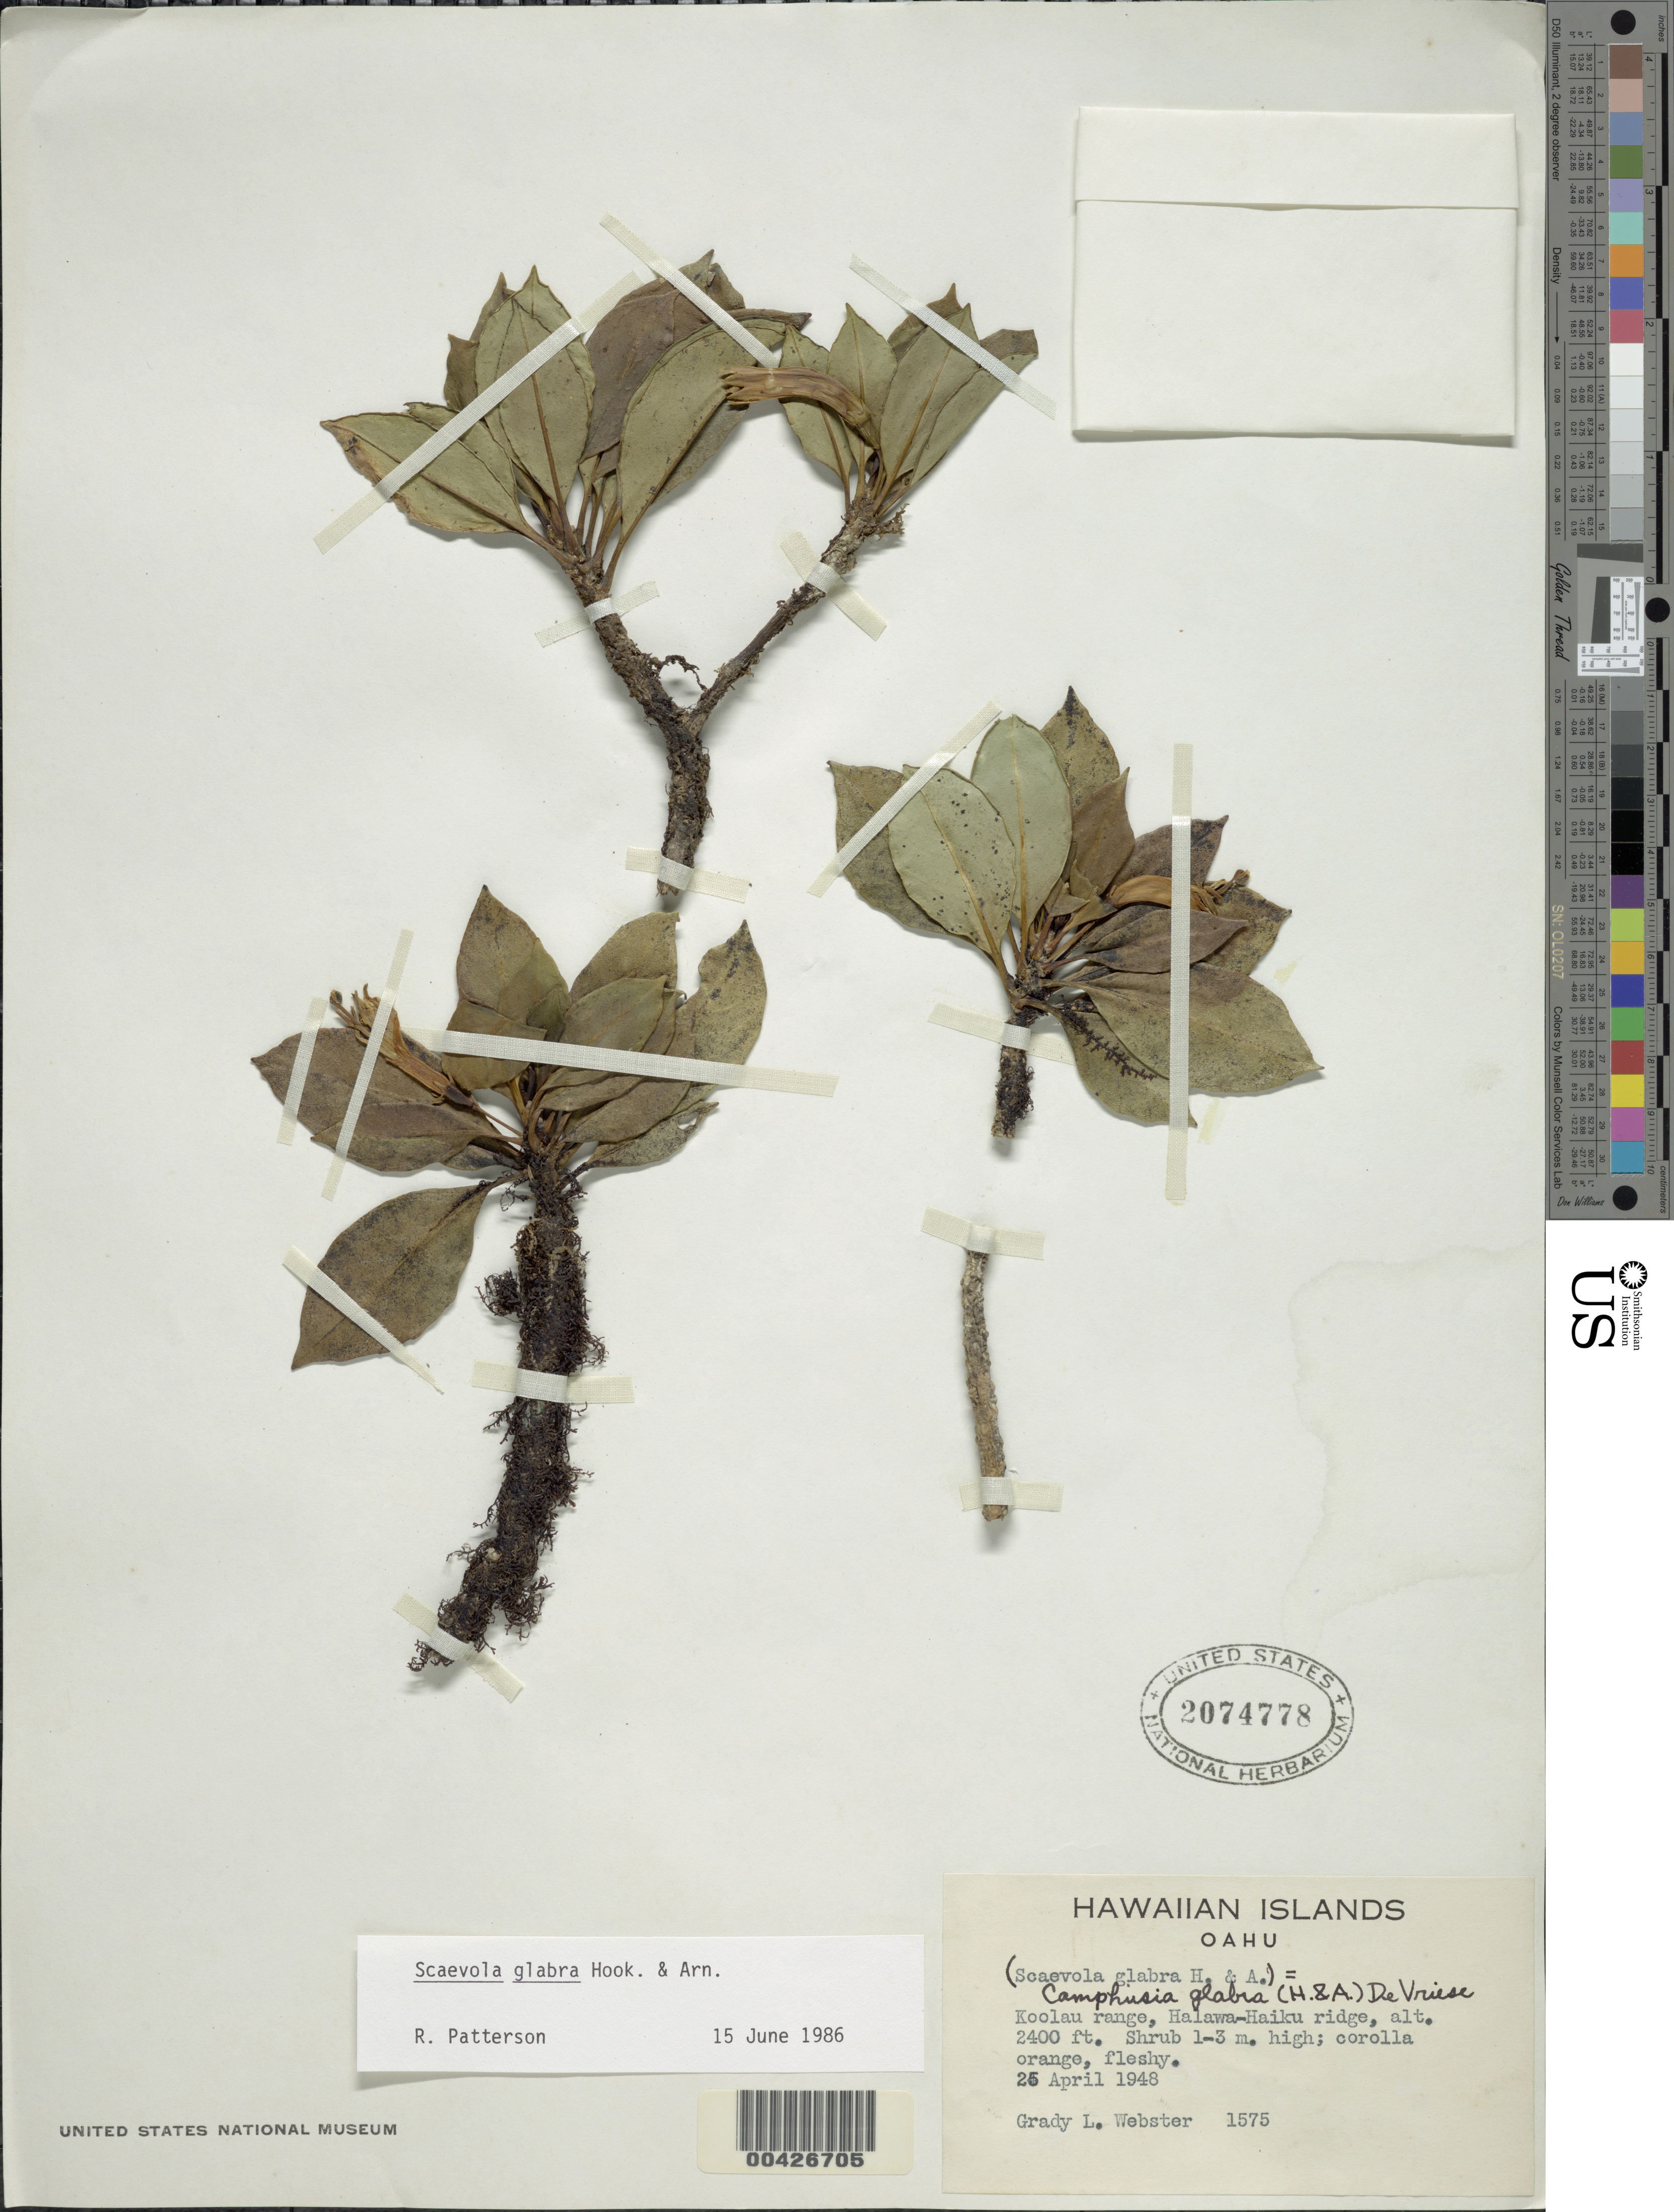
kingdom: Plantae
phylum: Tracheophyta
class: Magnoliopsida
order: Asterales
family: Goodeniaceae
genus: Scaevola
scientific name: Scaevola glabra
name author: Hook. & Arn.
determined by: Patterson, R.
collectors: G. L. Webster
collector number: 1575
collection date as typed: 25 Apr 1948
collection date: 1948-04-25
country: United States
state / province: Hawaii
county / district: Honolulu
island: Oahu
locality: Koolau range, Halawa-Haiku ridge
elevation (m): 732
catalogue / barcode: US 2074778